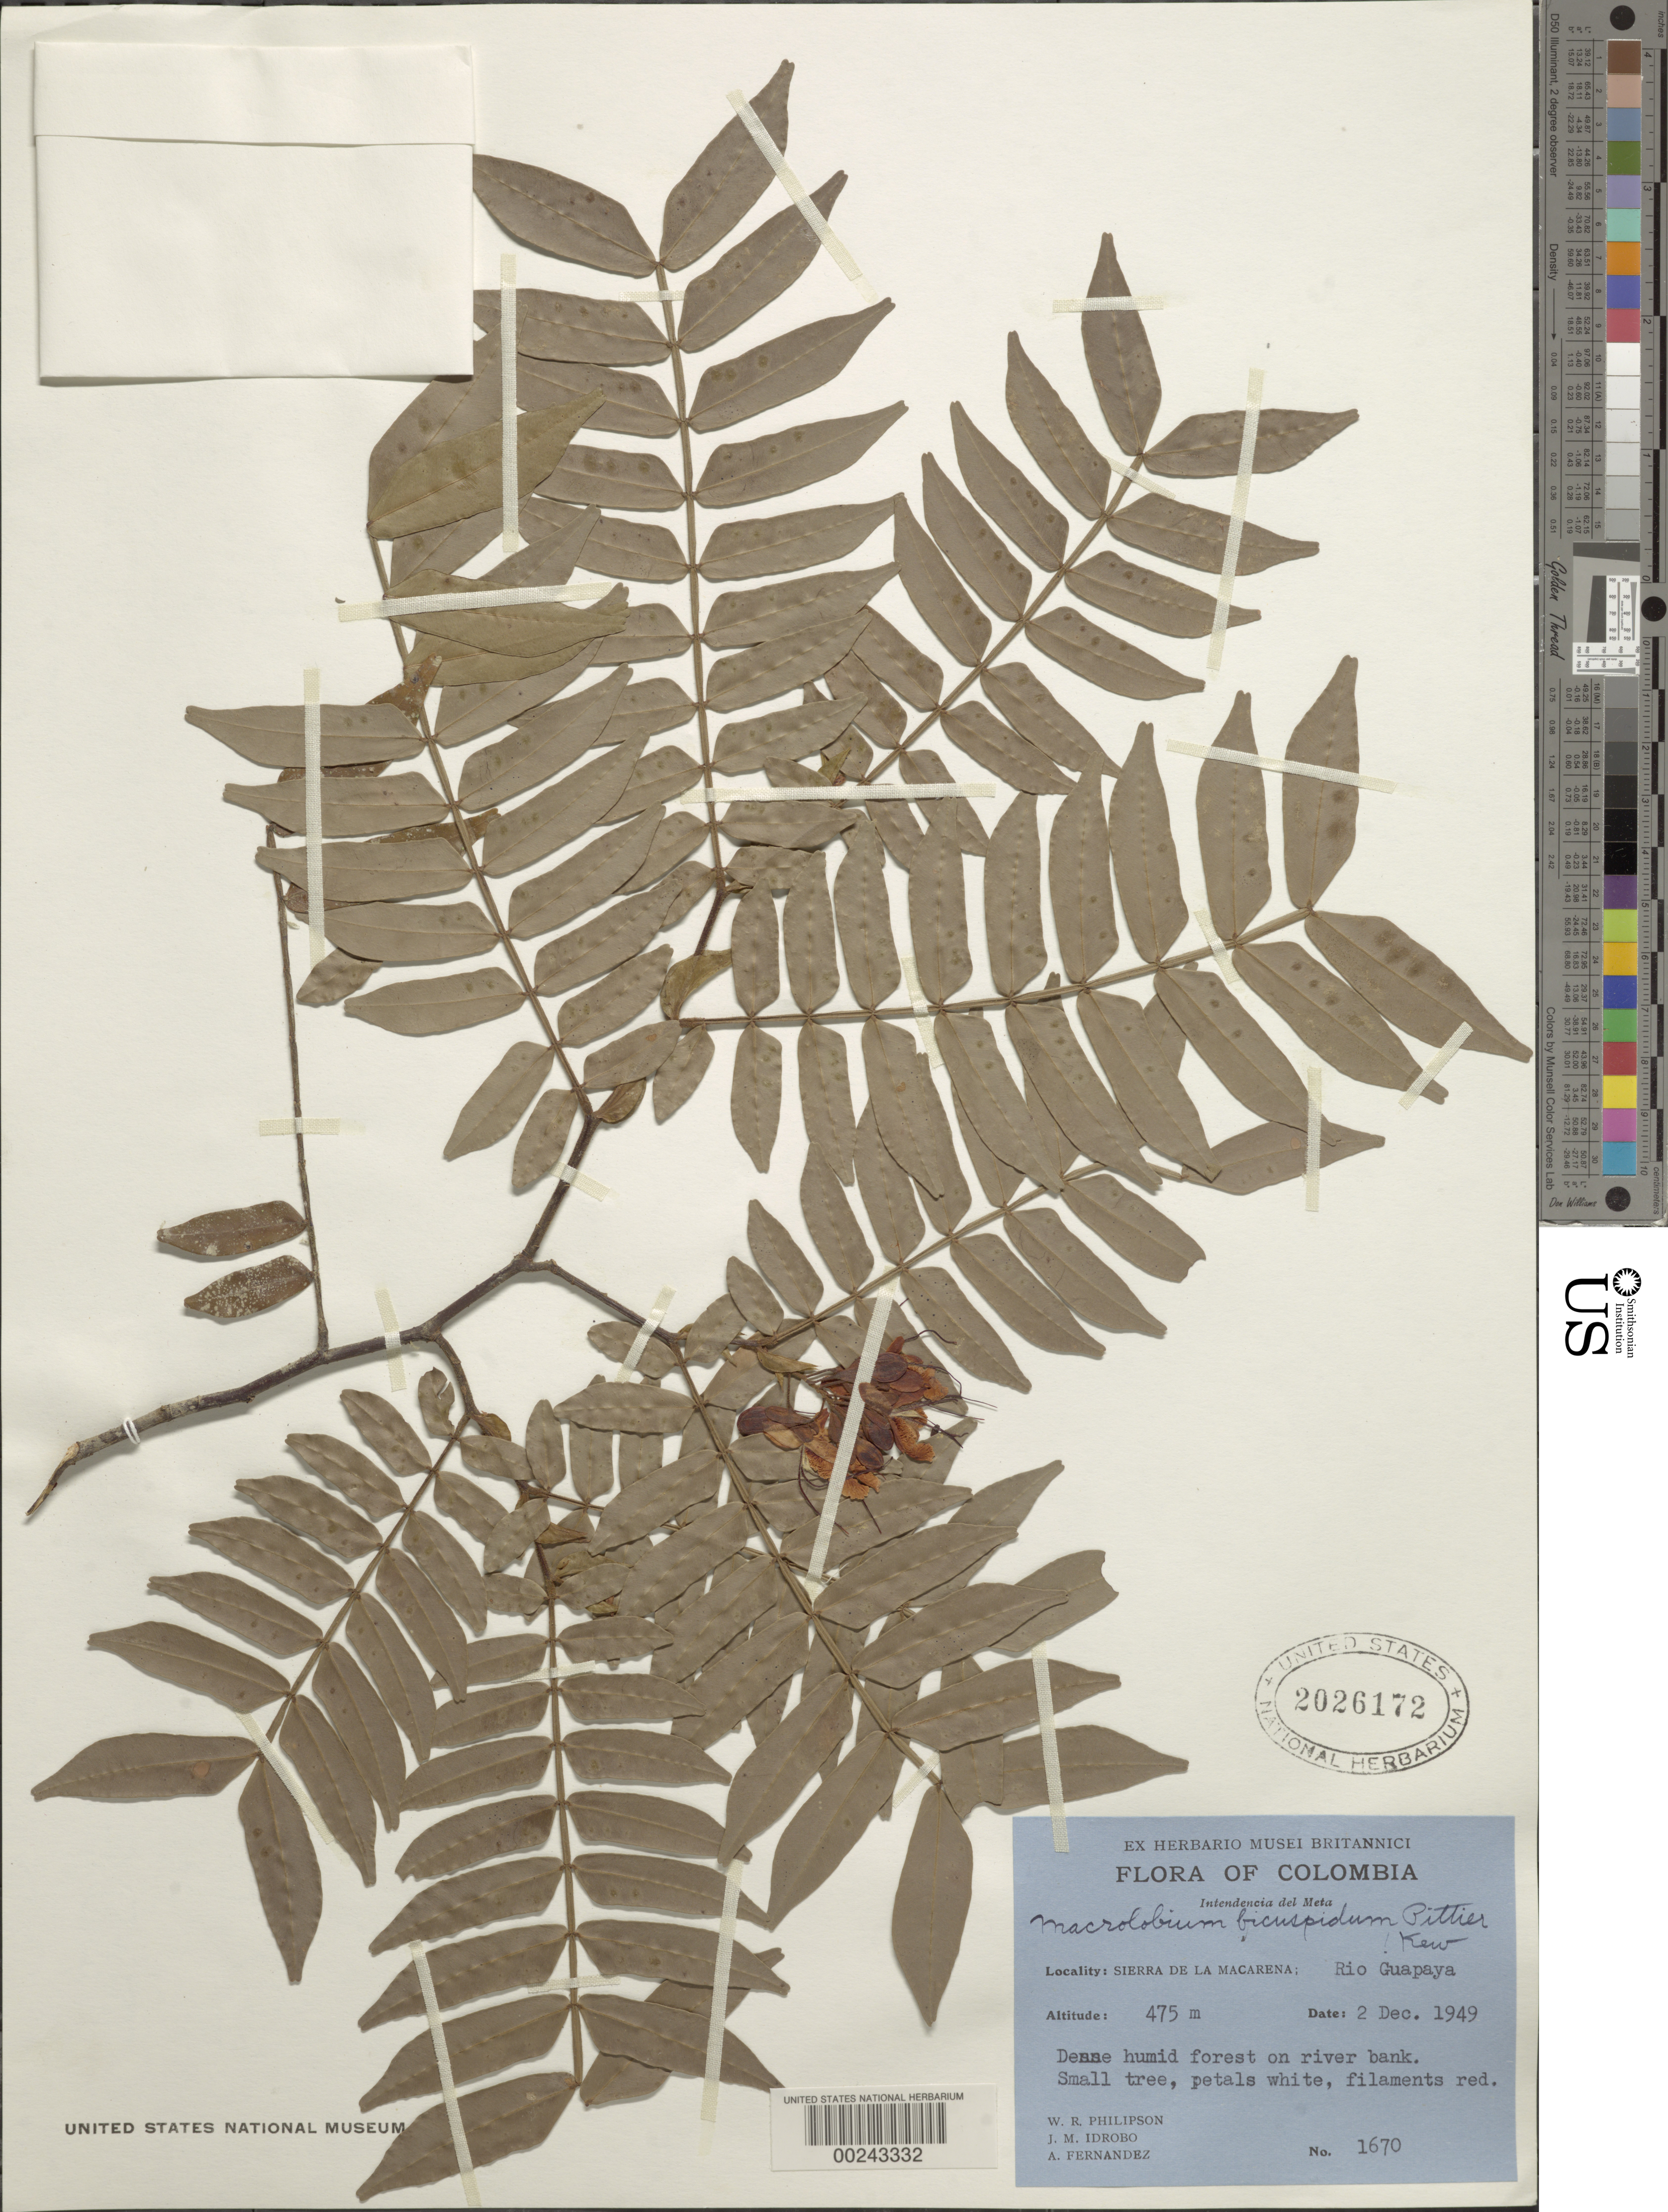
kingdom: Plantae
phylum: Tracheophyta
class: Magnoliopsida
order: Fabales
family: Fabaceae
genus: Macrolobium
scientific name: Macrolobium bicuspidum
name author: Pittier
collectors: W. R. Philipson, J. M. Idrobo & Á. Fernández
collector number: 1670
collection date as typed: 02 Dec 1949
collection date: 1949-12-02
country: Colombia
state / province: Meta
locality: Sierra de la Macarena; Rio Guapaya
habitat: Dense humid forest on river bank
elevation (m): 70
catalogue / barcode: US 2026172